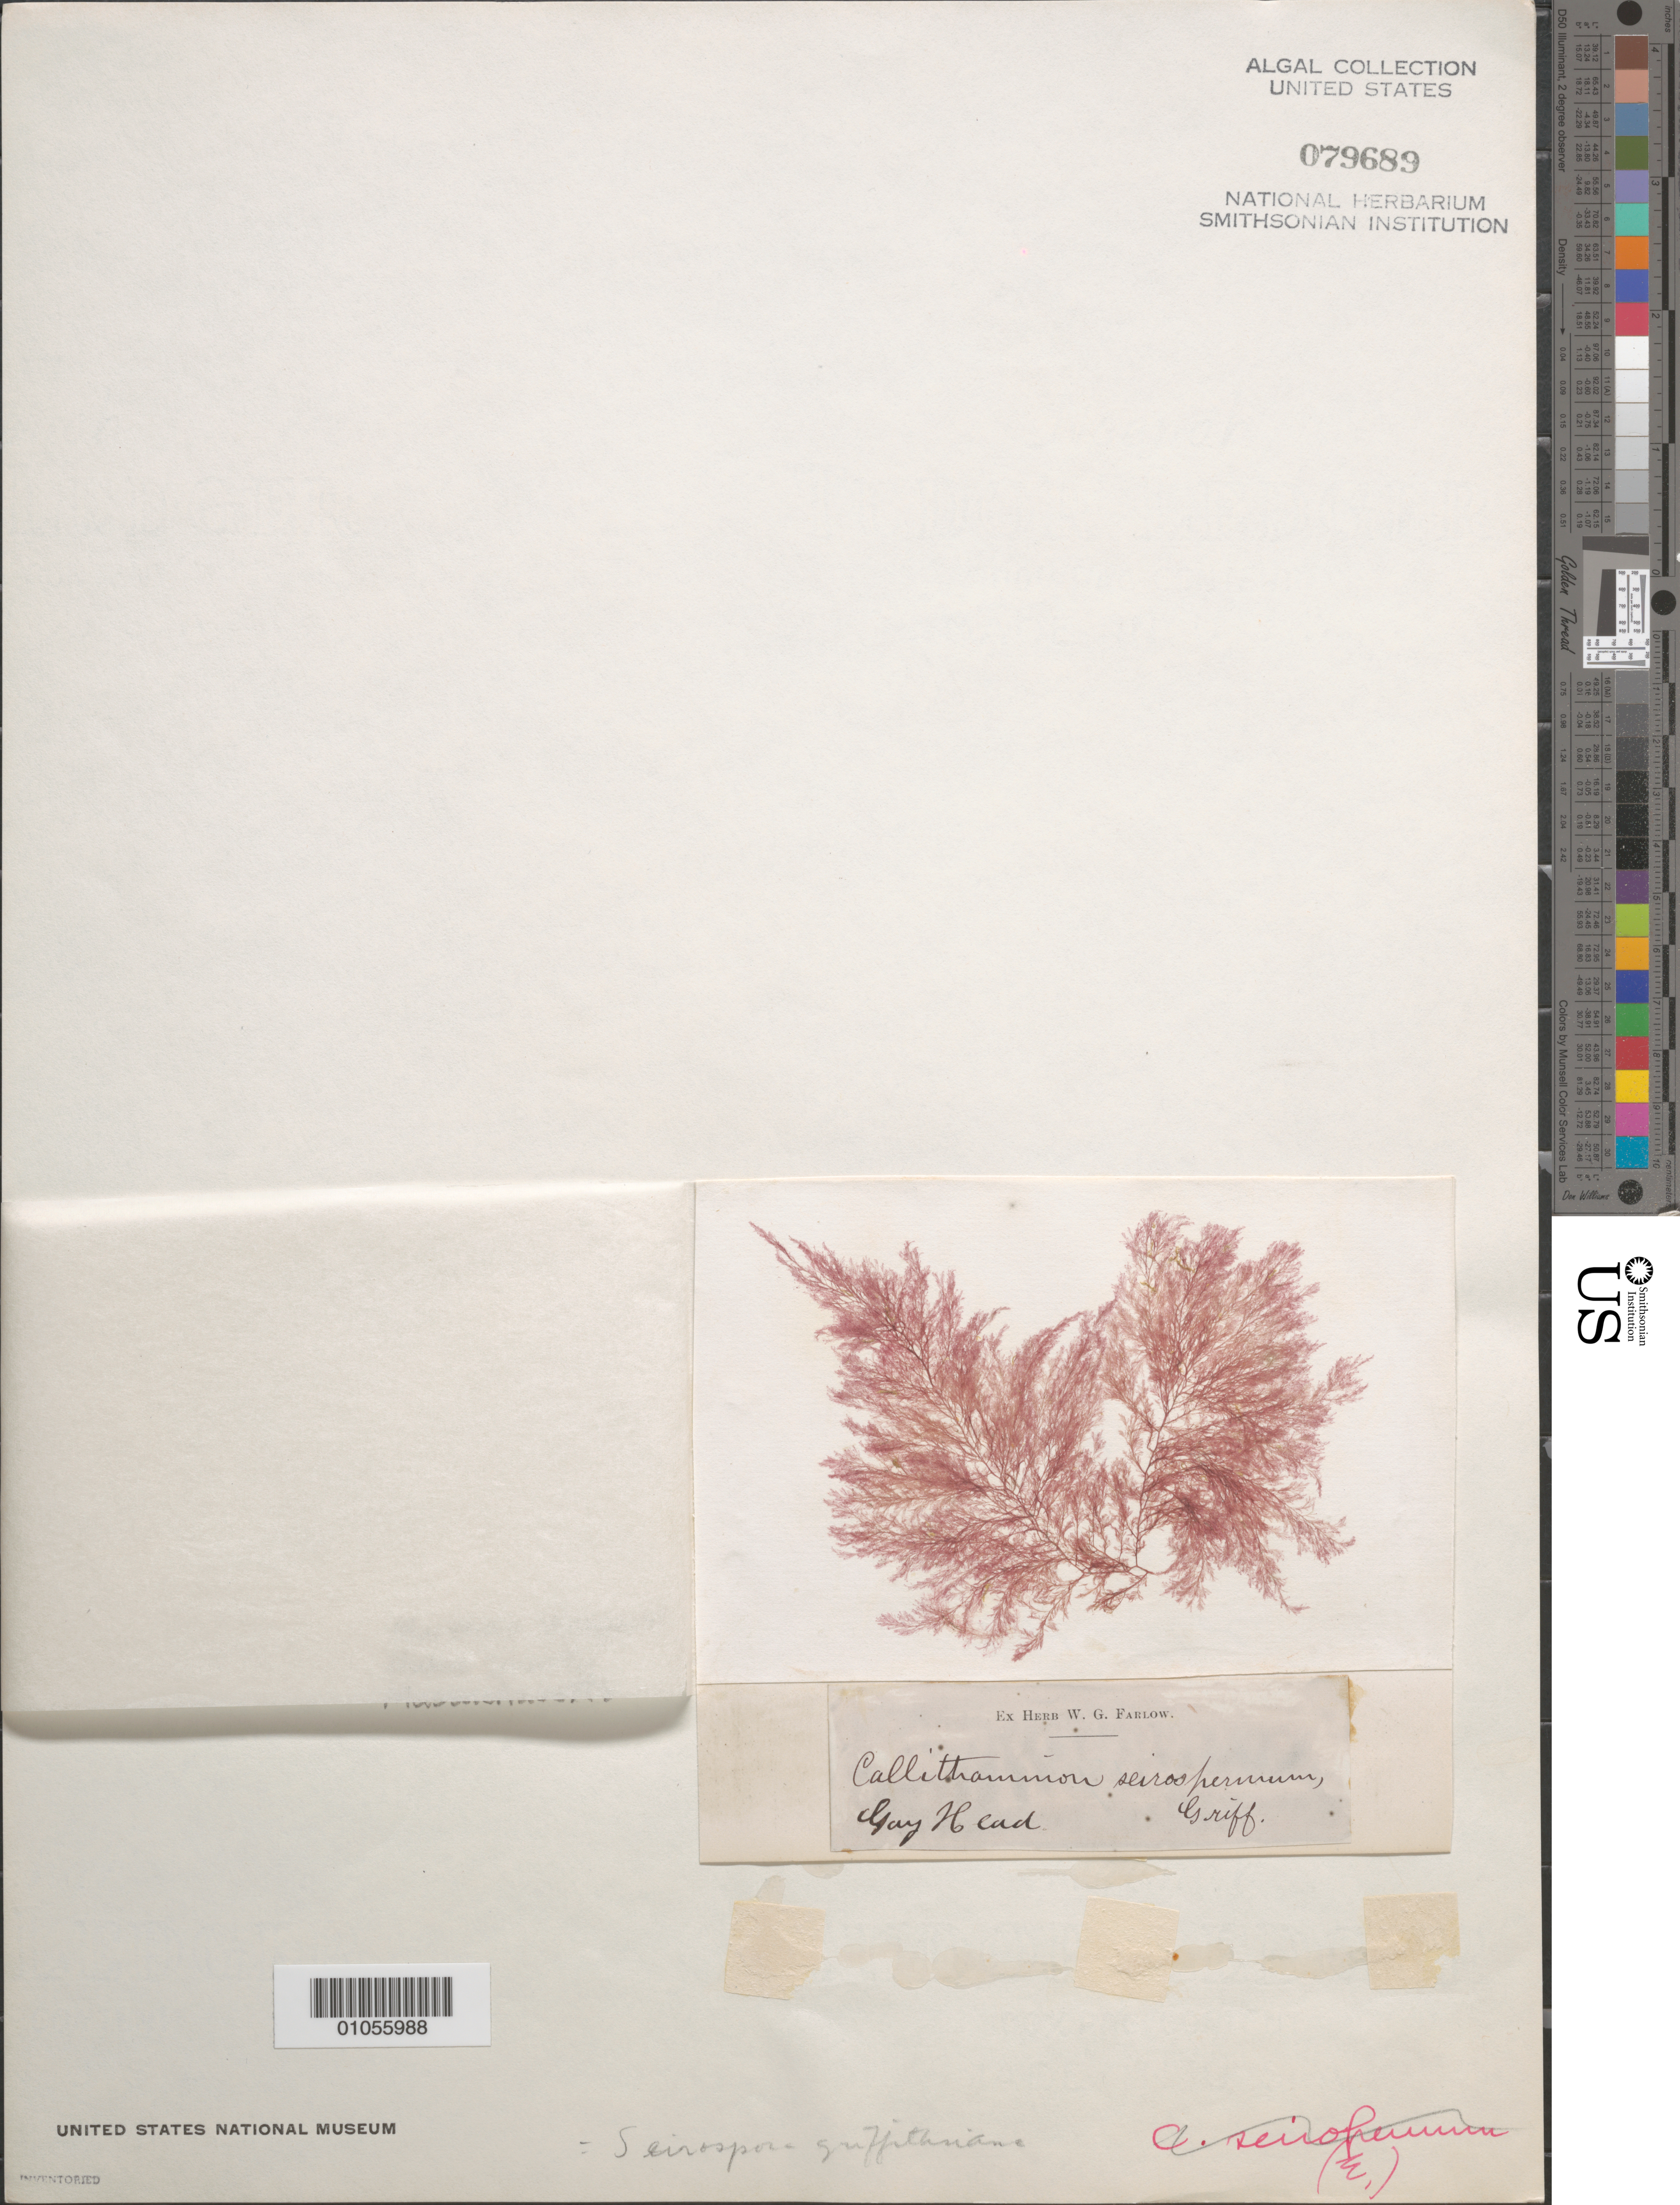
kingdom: Plantae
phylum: Rhodophyta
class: Florideophyceae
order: Sebdeniales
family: Sebdeniaceae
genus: Sebdenia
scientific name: Sebdenia flabellata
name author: (J. Agardh) P.G. Parkinson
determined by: Algae name updating Project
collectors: W. Farlow (Herbarium)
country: United States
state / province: Massachusetts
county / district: Dukes County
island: Martha's Vineyard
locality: Gay Head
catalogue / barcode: US 79689